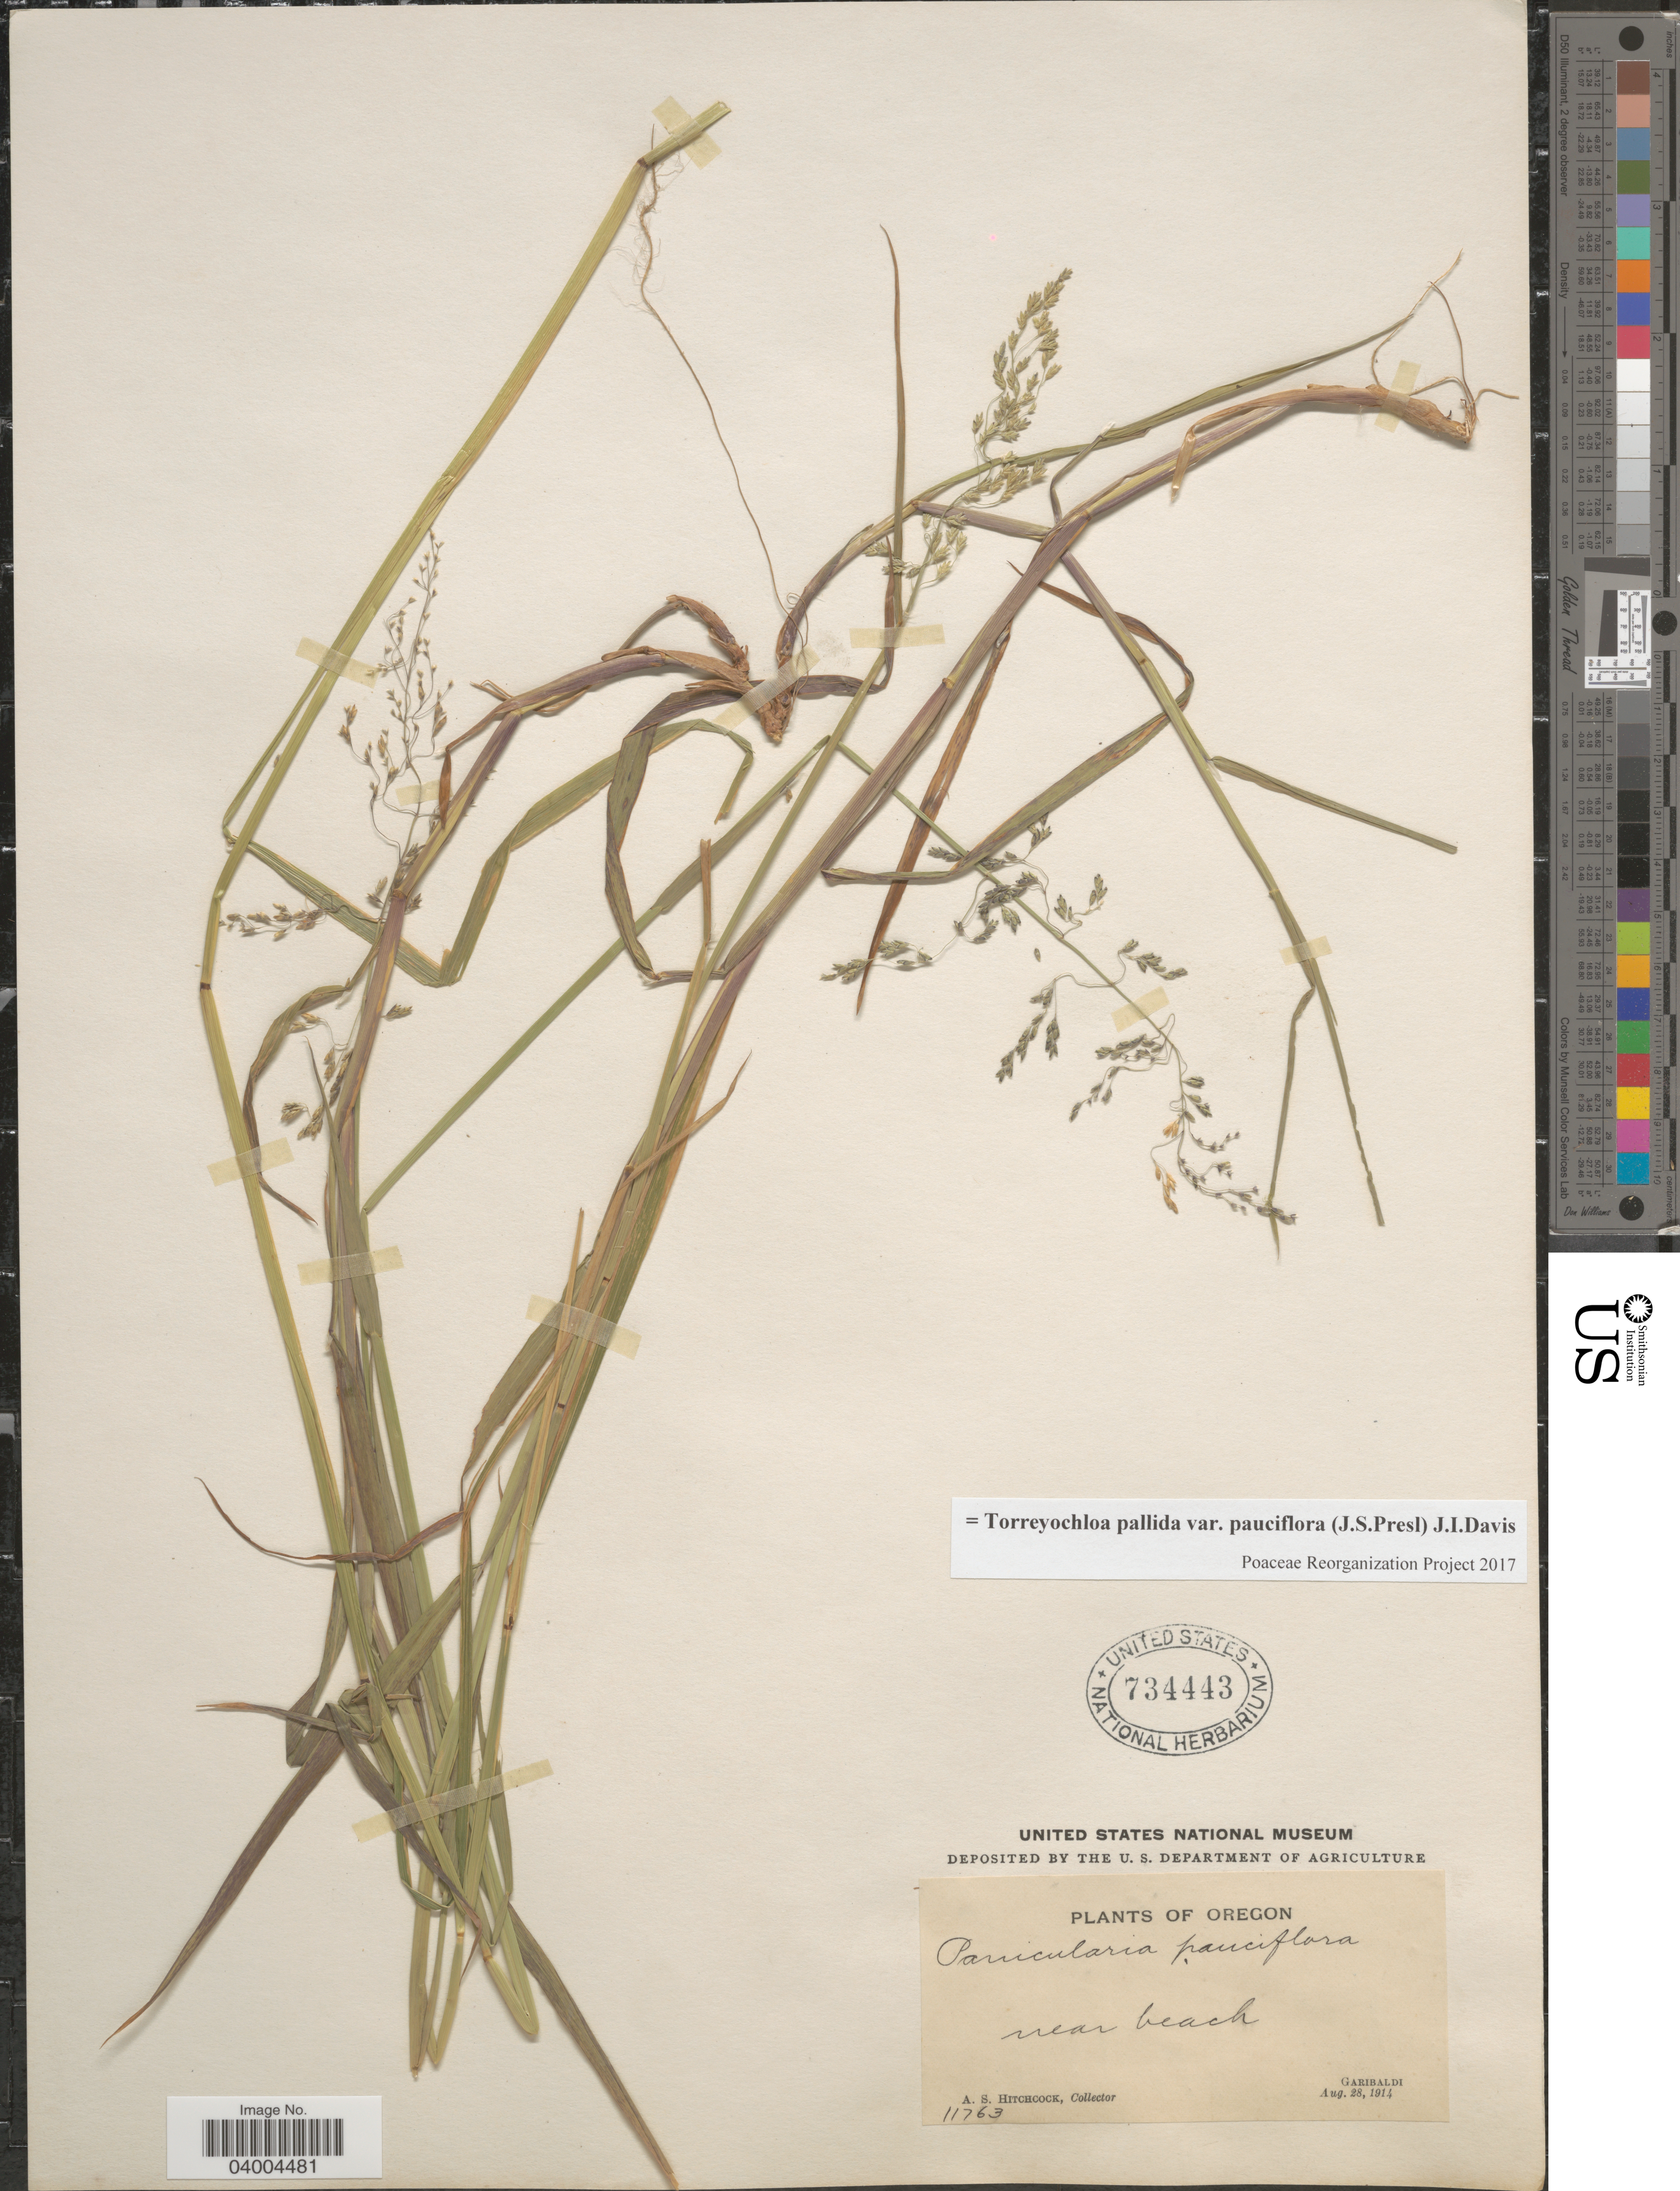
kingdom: Plantae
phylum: Tracheophyta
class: Liliopsida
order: Poales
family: Poaceae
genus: Torreyochloa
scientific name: Torreyochloa pallida var. pauciflora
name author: (J. Presl) J.I. Davis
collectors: A. S. Hitchcock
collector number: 11763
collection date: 1914-08-28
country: United States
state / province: Oregon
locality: Near beach. Garibaldi.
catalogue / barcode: US 734443